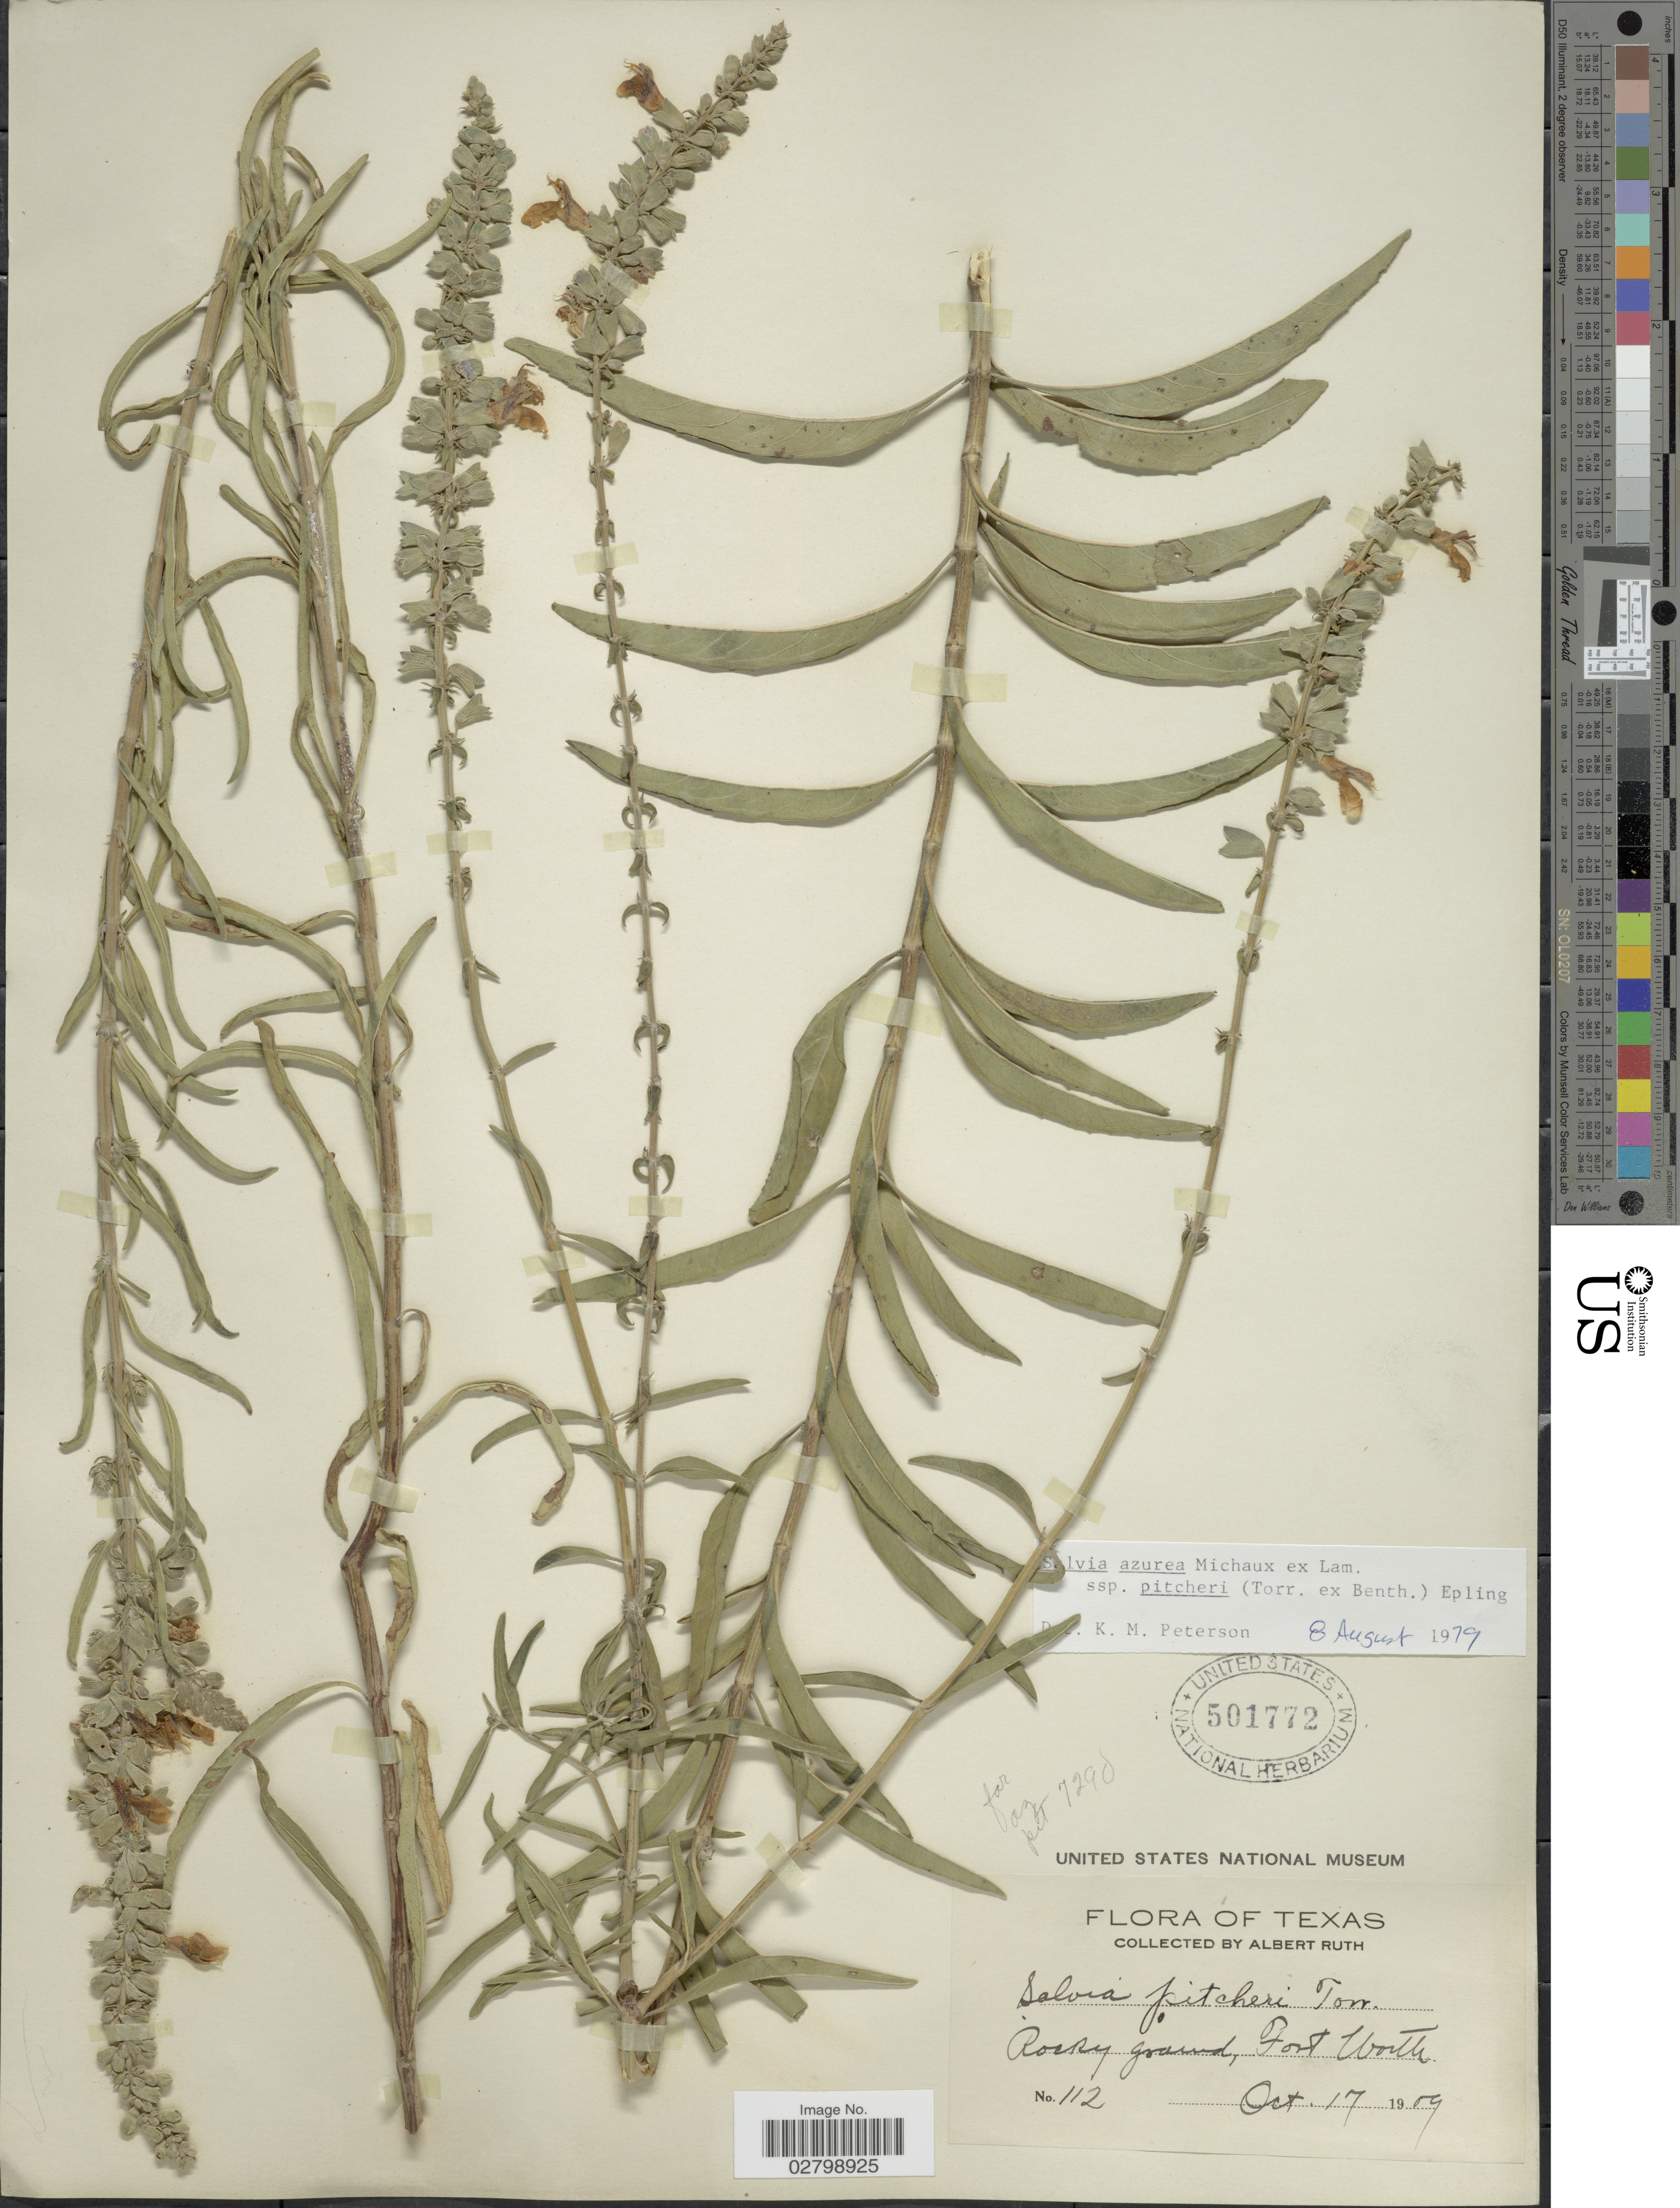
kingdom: Plantae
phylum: Tracheophyta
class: Magnoliopsida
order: Lamiales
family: Lamiaceae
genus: Salvia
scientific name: Salvia azurea subsp. pitcheri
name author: Michx. ex Lam.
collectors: A. Ruth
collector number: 112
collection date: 1909-10-17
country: United States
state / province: Texas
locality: Fort Worth.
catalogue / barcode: US 501772